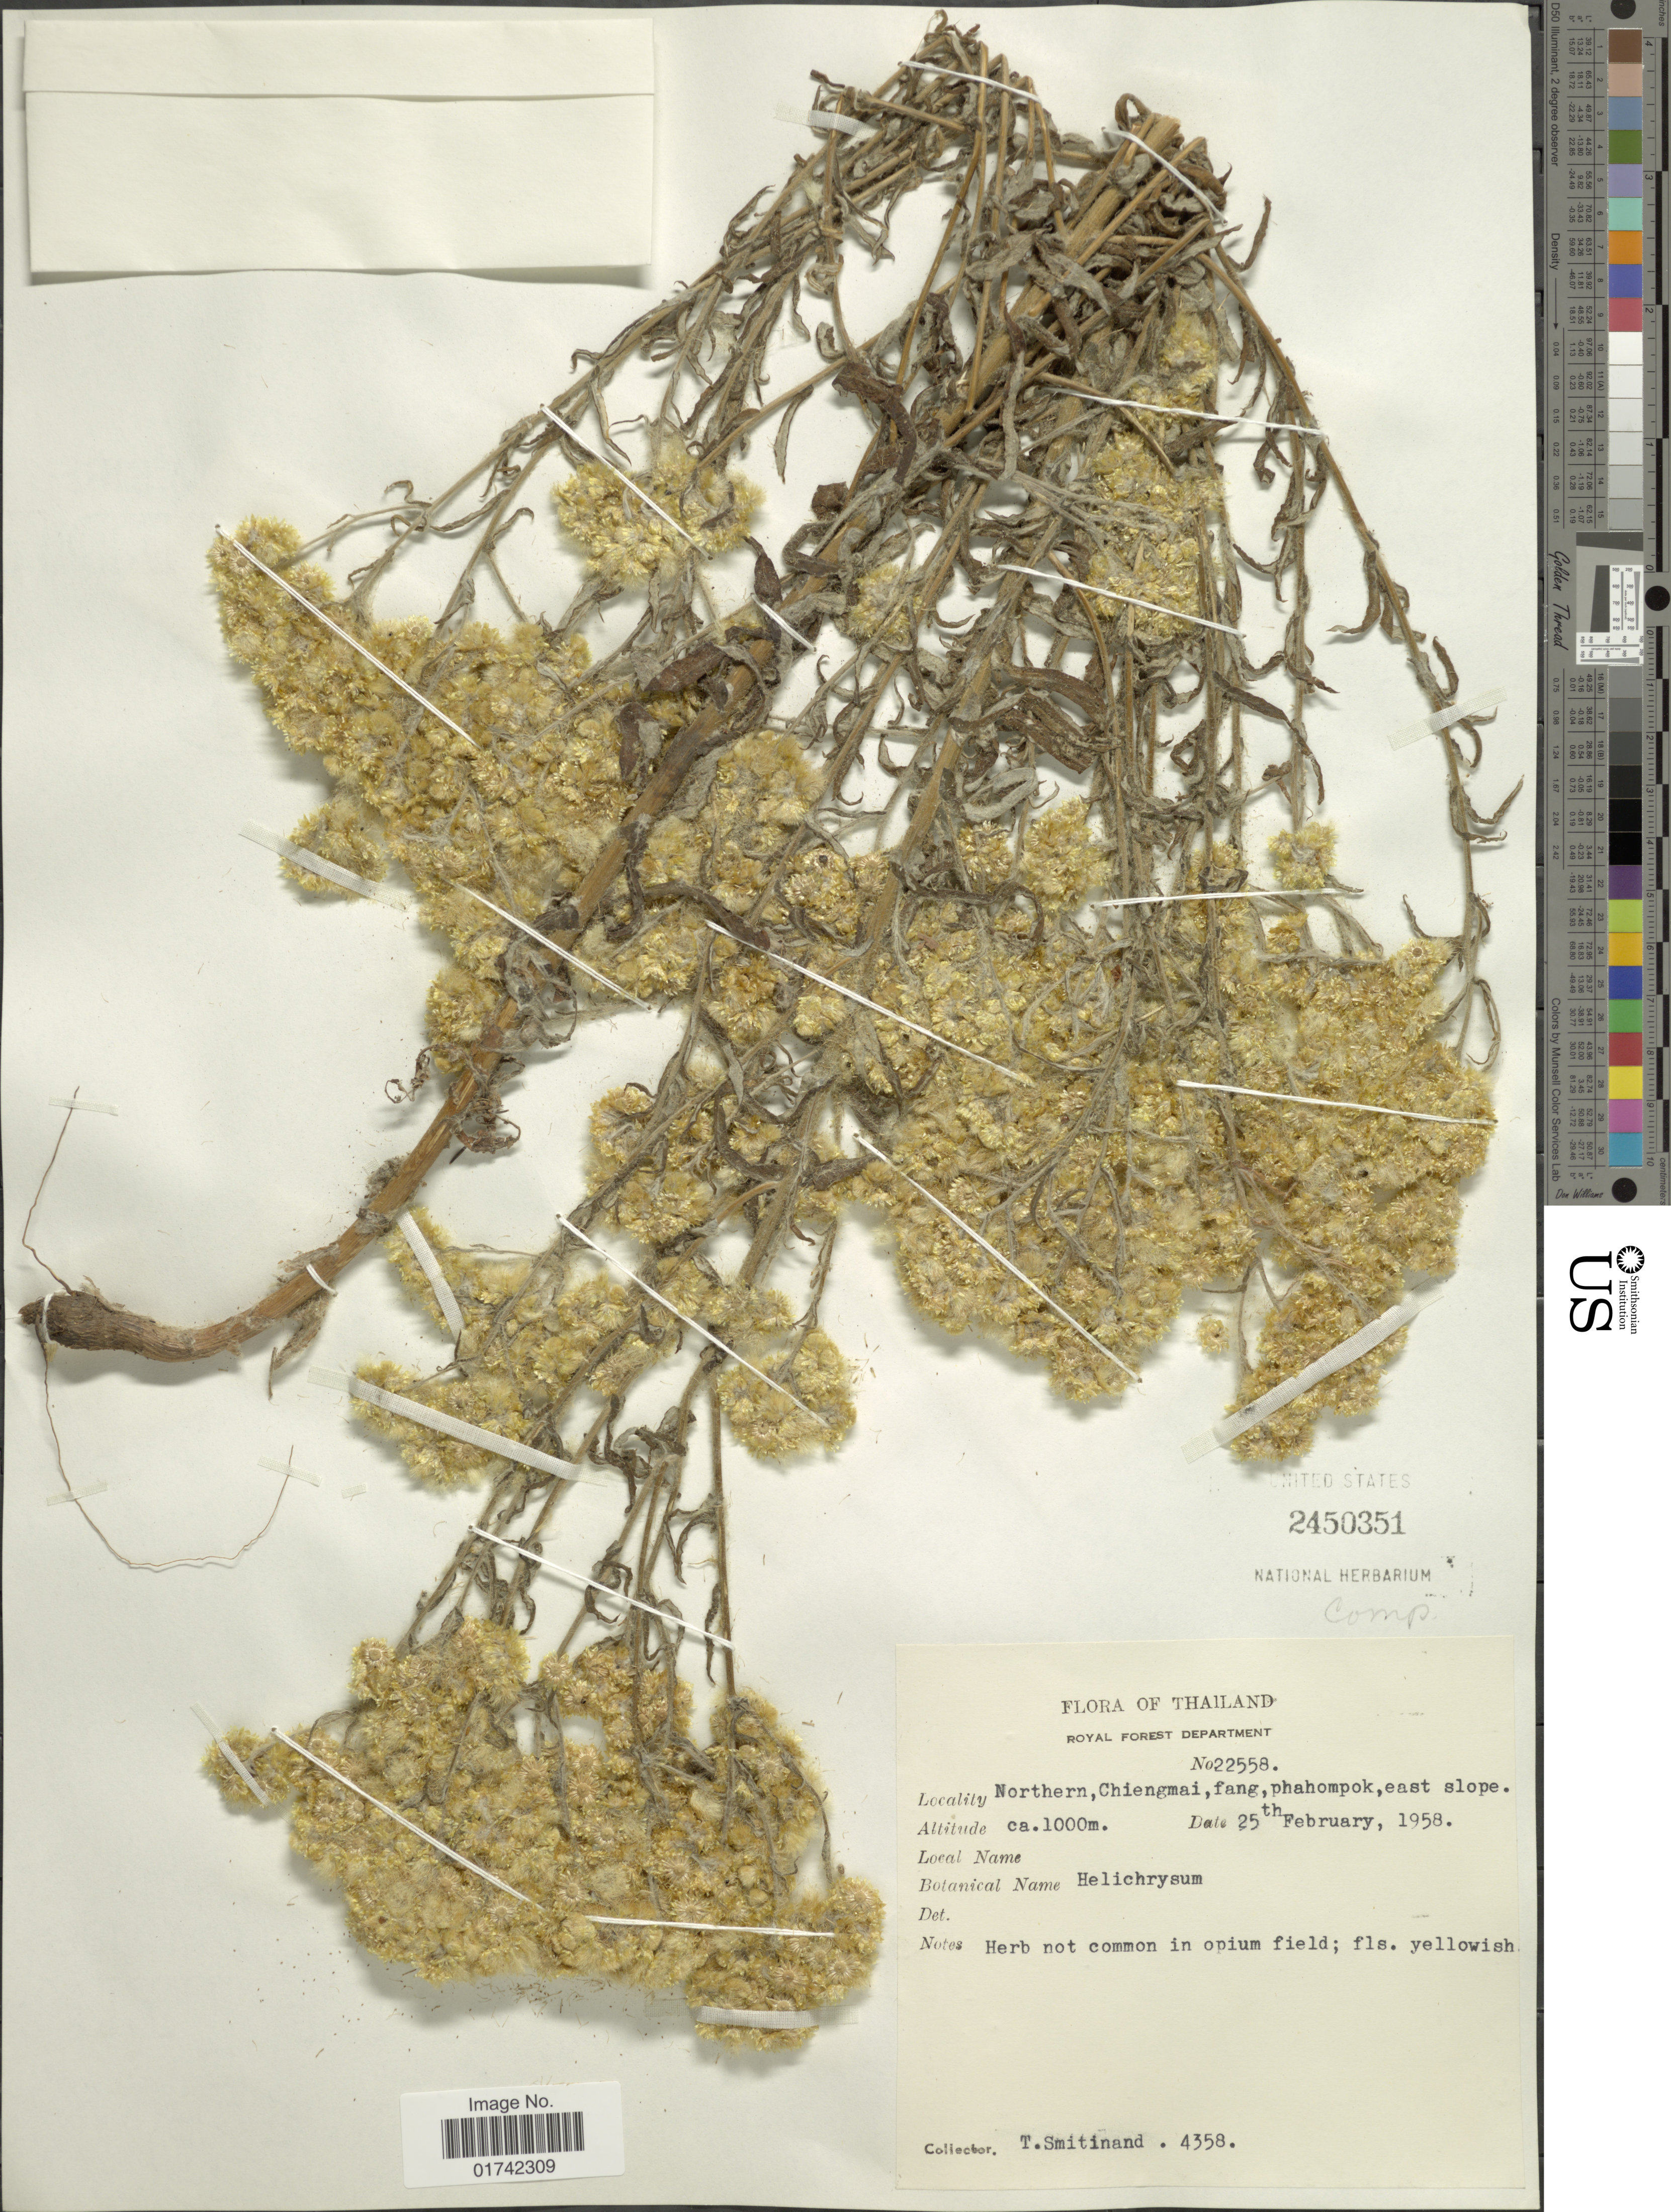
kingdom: Plantae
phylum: Tracheophyta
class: Magnoliopsida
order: Asterales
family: Asteraceae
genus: Helichrysum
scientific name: Helichrysum sp.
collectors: T. Smitinand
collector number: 4358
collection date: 1958-02-25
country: Thailand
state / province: Chiang Mai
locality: Northern, Chiengmai, fang, phahompok, east slope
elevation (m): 1000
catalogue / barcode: US 2450351